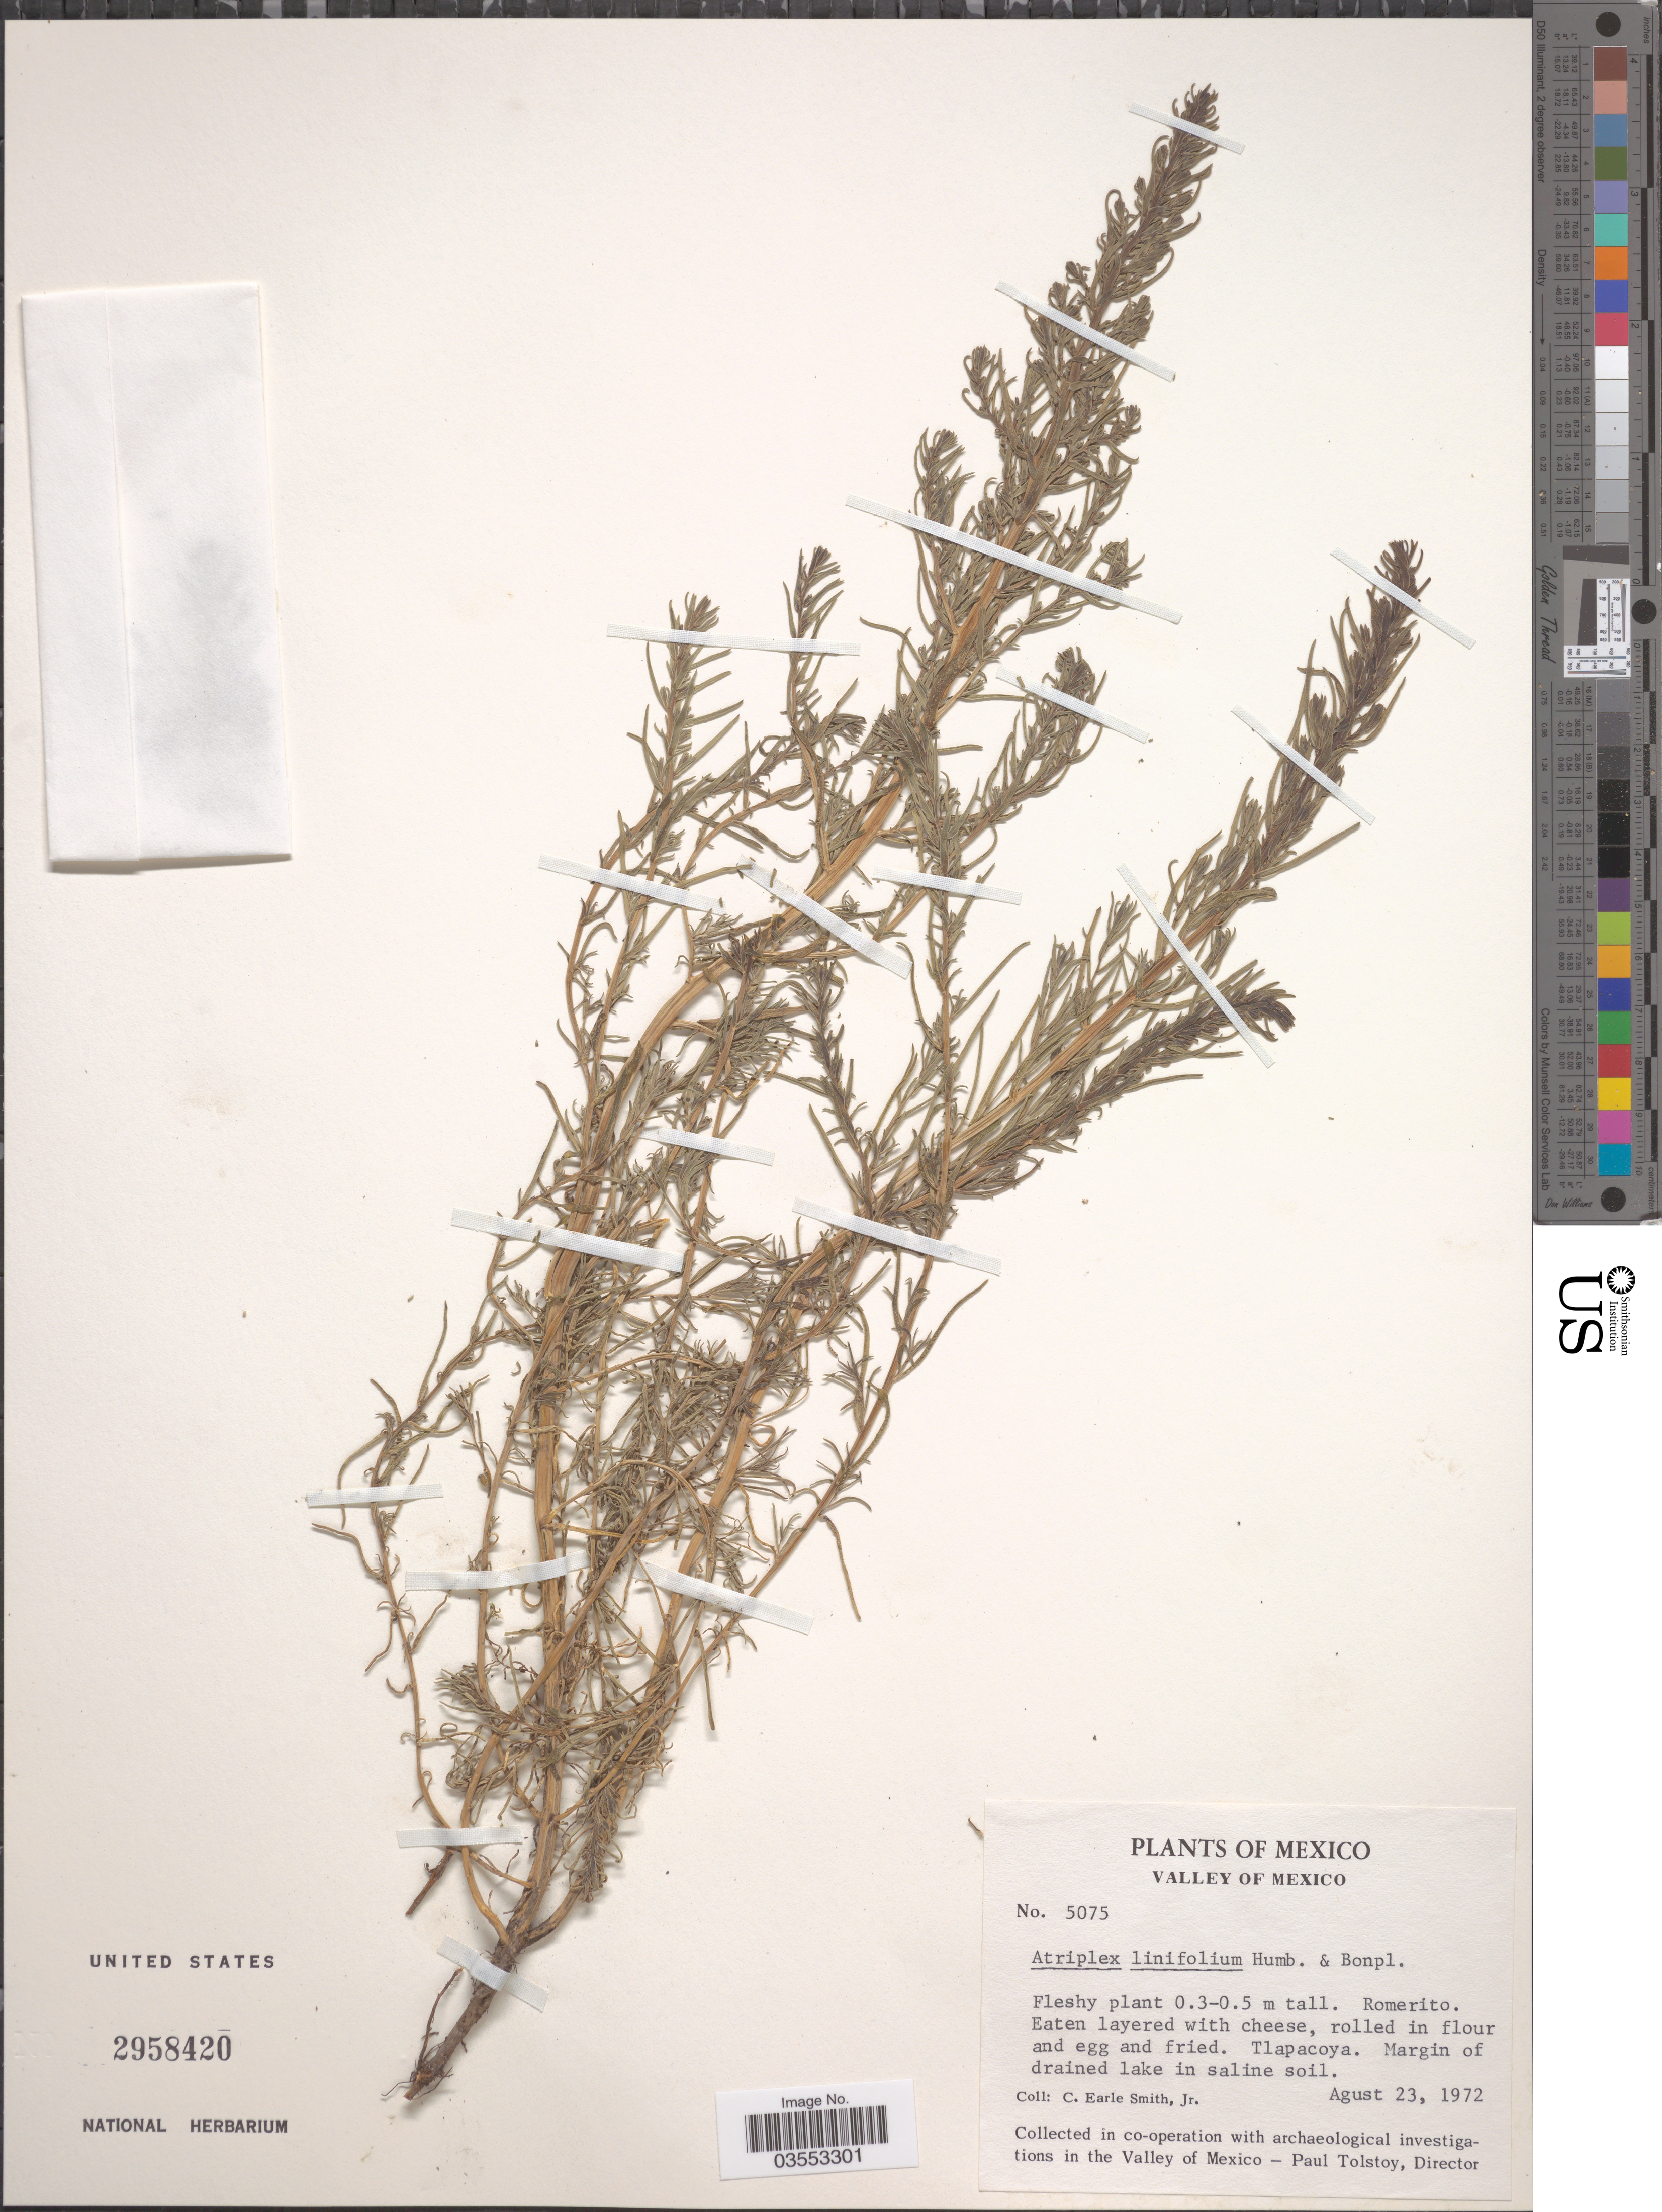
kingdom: Plantae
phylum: Tracheophyta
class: Magnoliopsida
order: Caryophyllales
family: Amaranthaceae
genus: Atriplex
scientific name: Atriplex linifolia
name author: Humb. & Bonpl. ex Willd.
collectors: C. E. Smith Jr.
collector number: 5075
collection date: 1972-08-23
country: Mexico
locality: Valley of Mexico. Tlapacoya. Margin of drained lake in saline soil.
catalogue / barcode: US 2958420